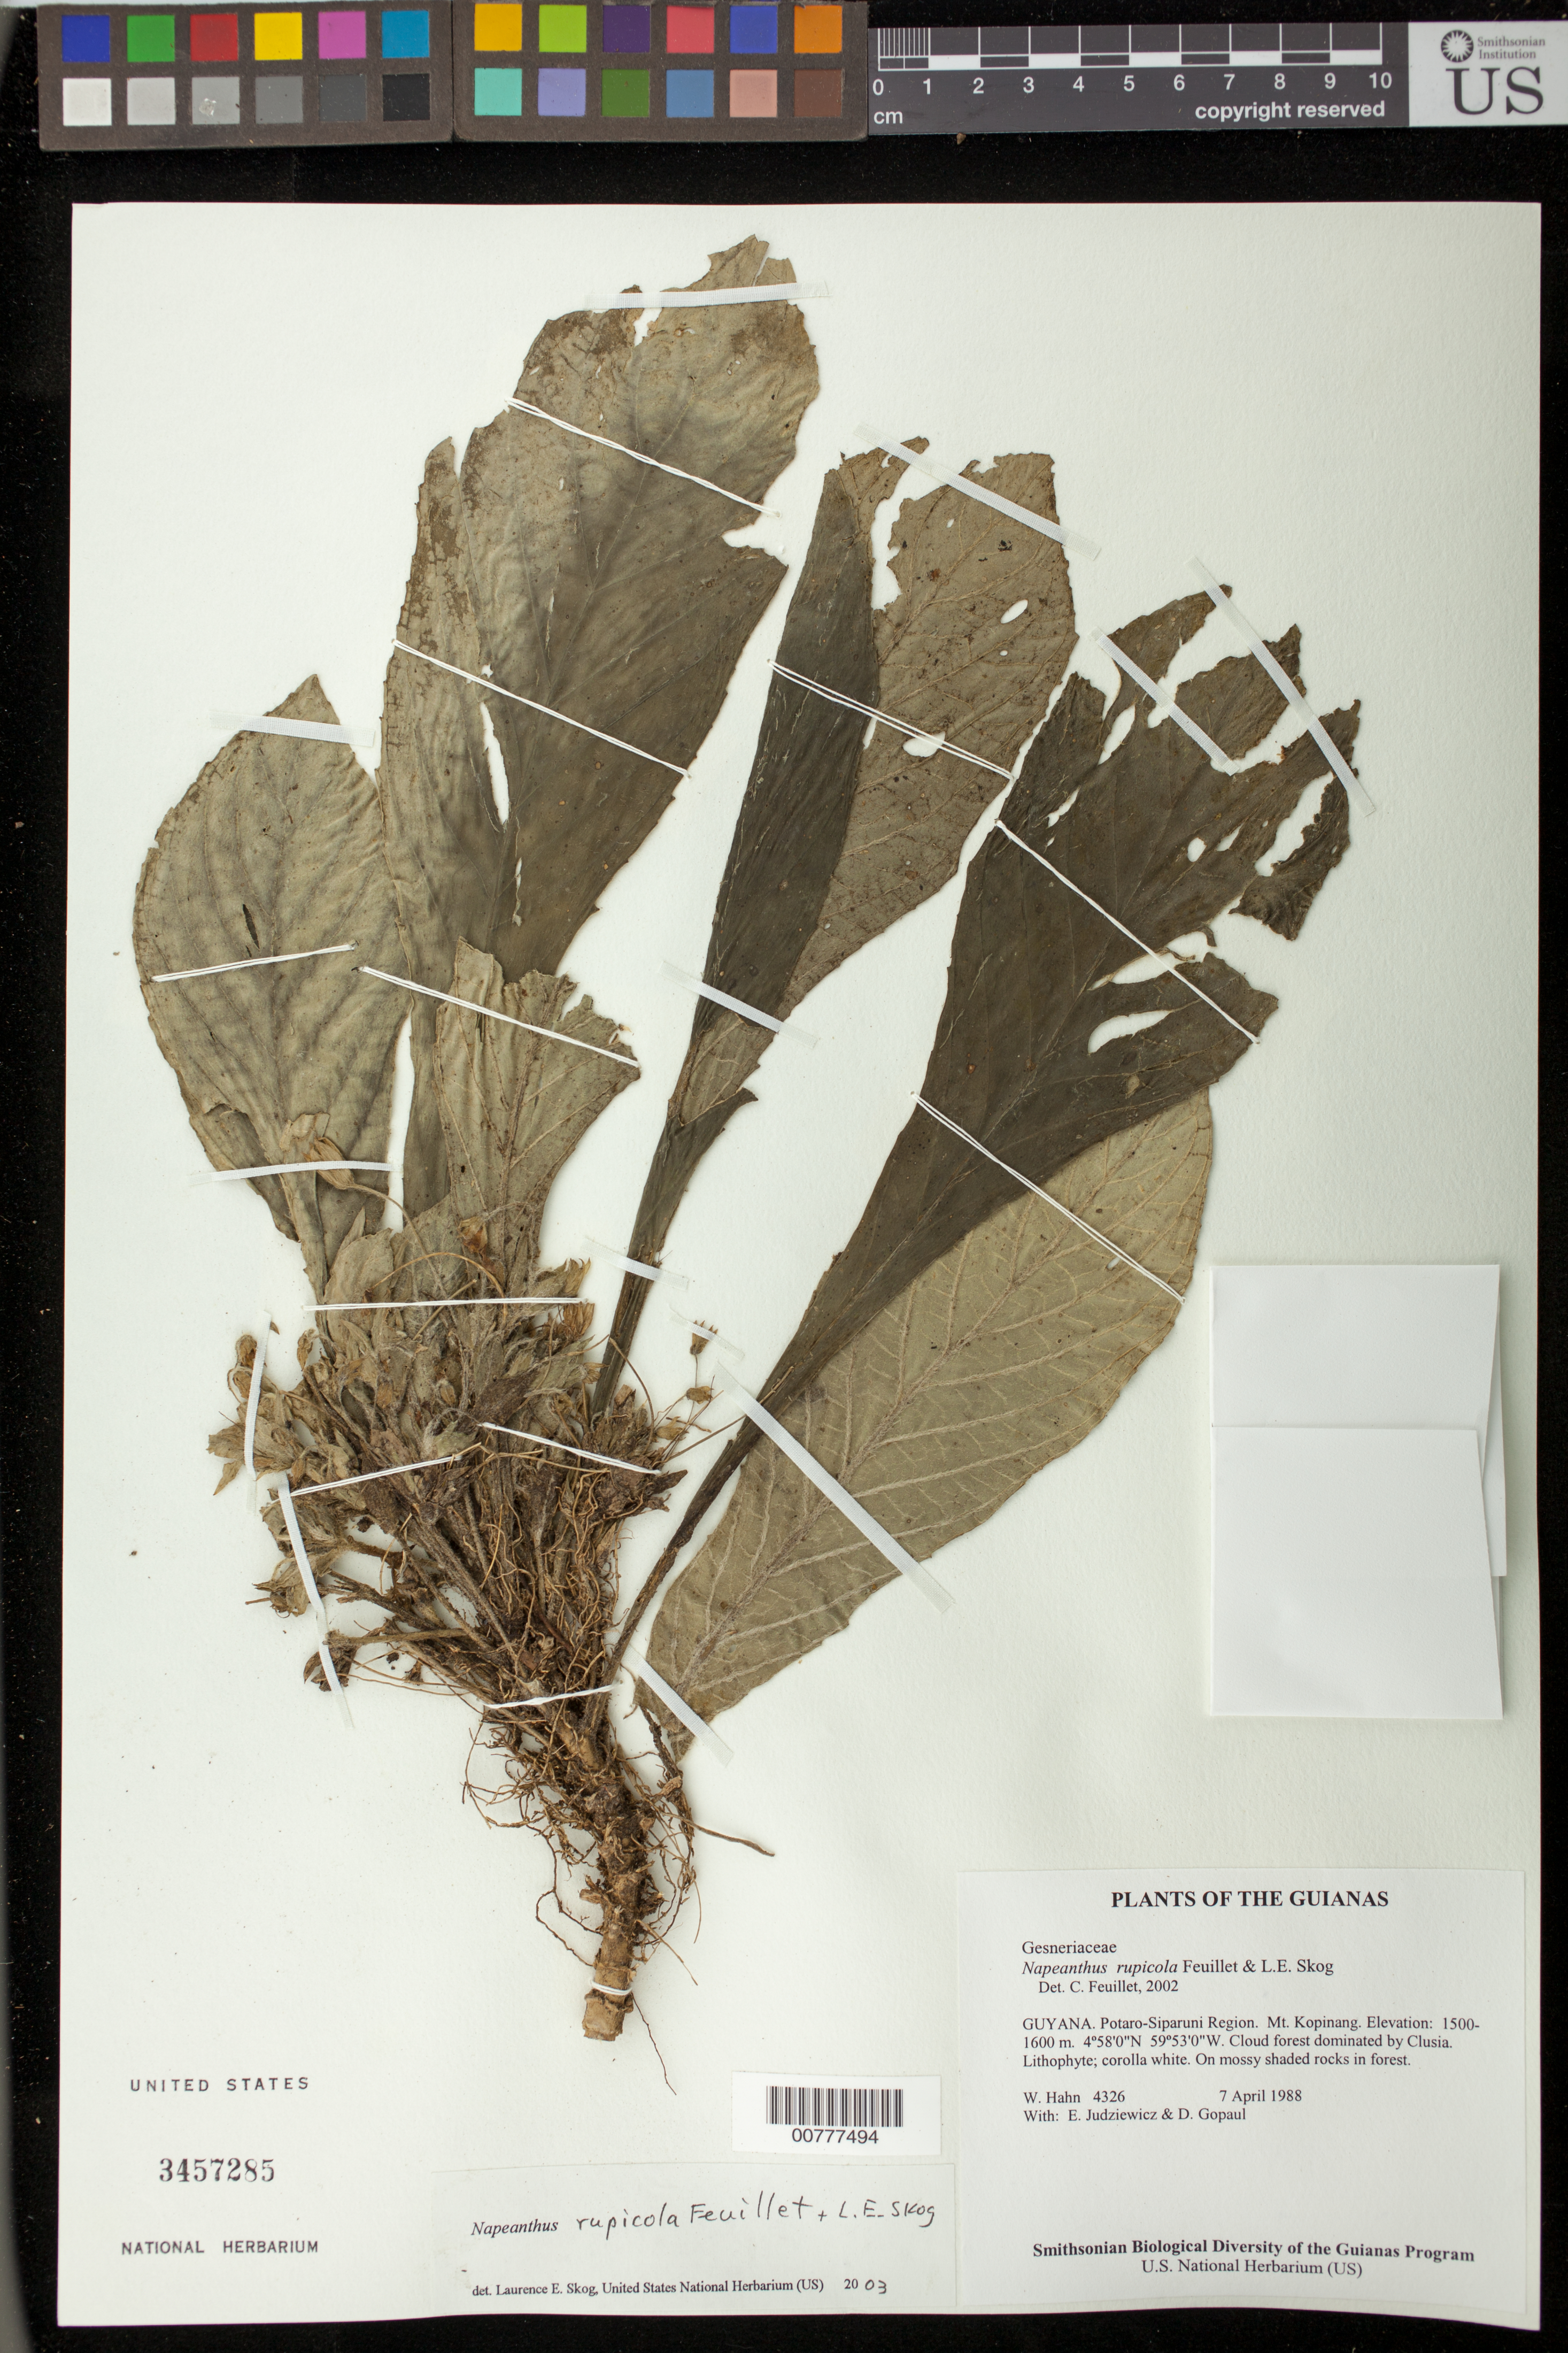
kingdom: Plantae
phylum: Tracheophyta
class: Magnoliopsida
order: Lamiales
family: Gesneriaceae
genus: Napeanthus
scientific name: Napeanthus rupicola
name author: Feuillet & L.E. Skog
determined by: Feuillet, C.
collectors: W. Hahn, E. J. Judziewicz & D. Gopaul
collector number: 4326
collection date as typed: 7 April 1988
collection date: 1988-04-07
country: Guyana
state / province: Potaro-Siparuni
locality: Mt. Kopinang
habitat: Cloud forest dominated by Clusia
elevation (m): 1500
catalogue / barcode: US 3457285